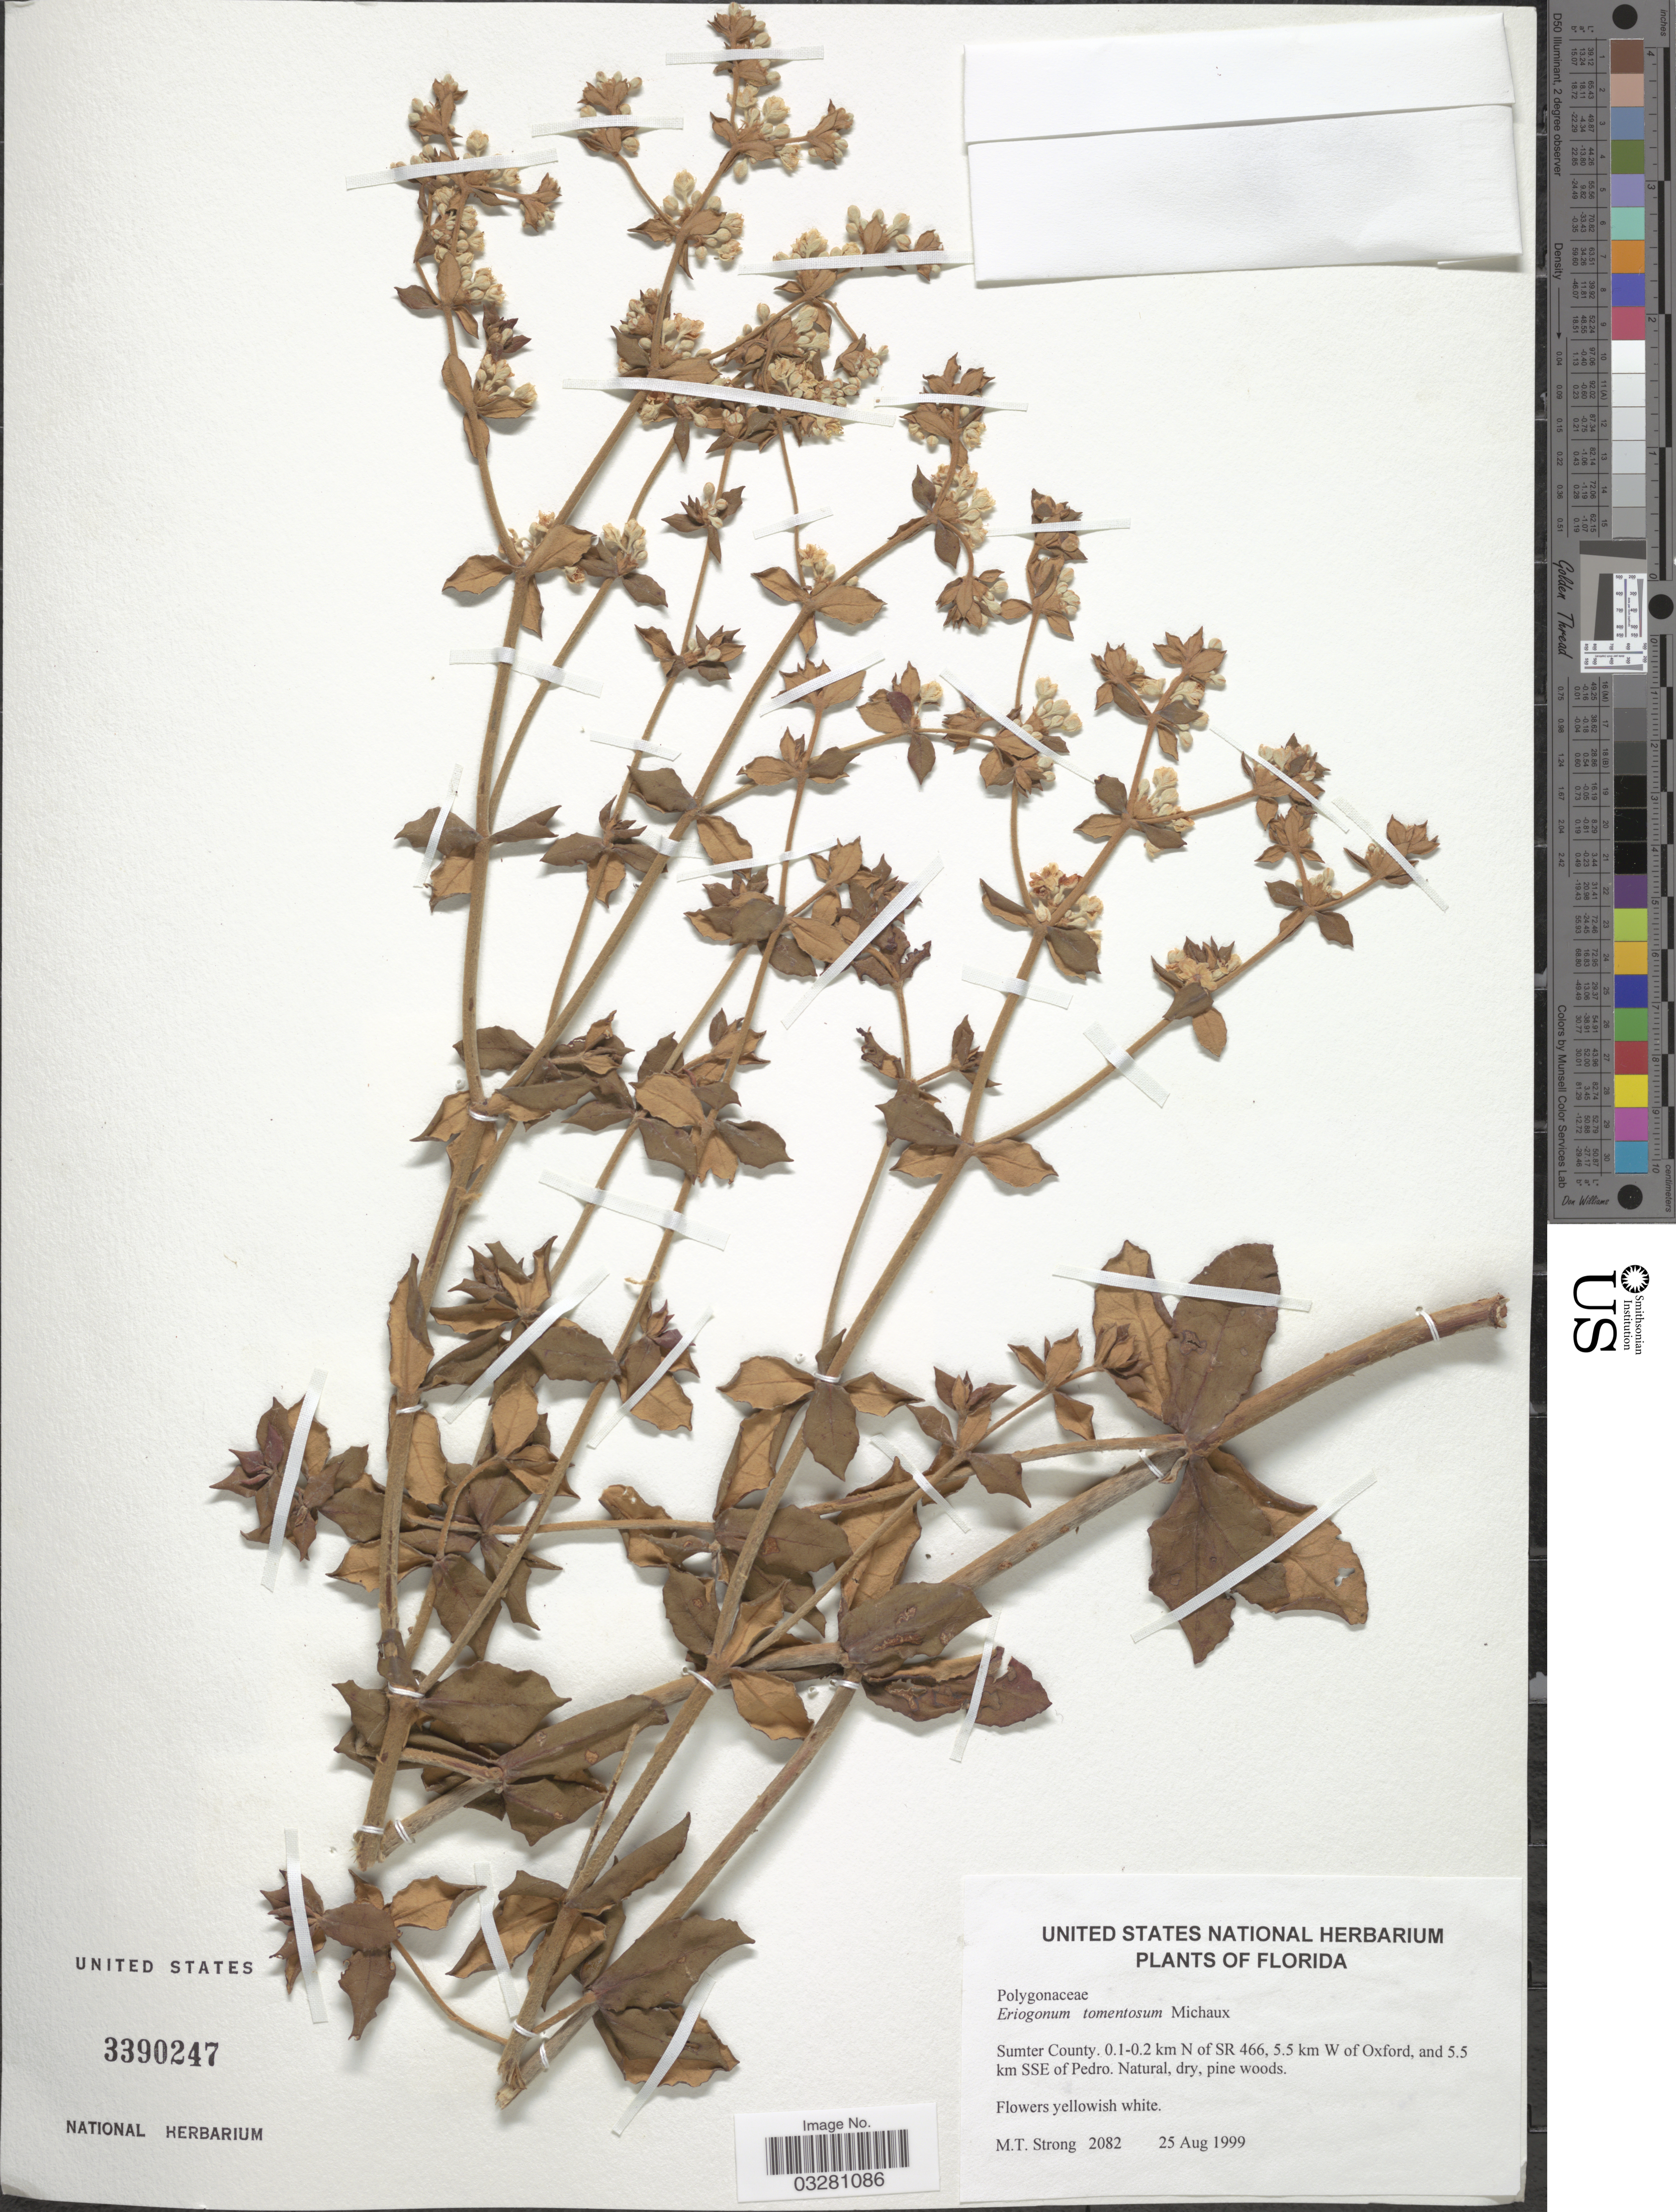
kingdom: Plantae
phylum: Tracheophyta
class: Magnoliopsida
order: Caryophyllales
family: Polygonaceae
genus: Eriogonum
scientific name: Eriogonum tomentosum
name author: Michx.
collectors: M. T. Strong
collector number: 2082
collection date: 1999-08-25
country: United States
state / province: Florida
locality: Sumter County. 0.1-0.2 km N of SR 466, 5.5 km W of Oxford, and 5.5 km SSE of Pedro.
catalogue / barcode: US 3390247